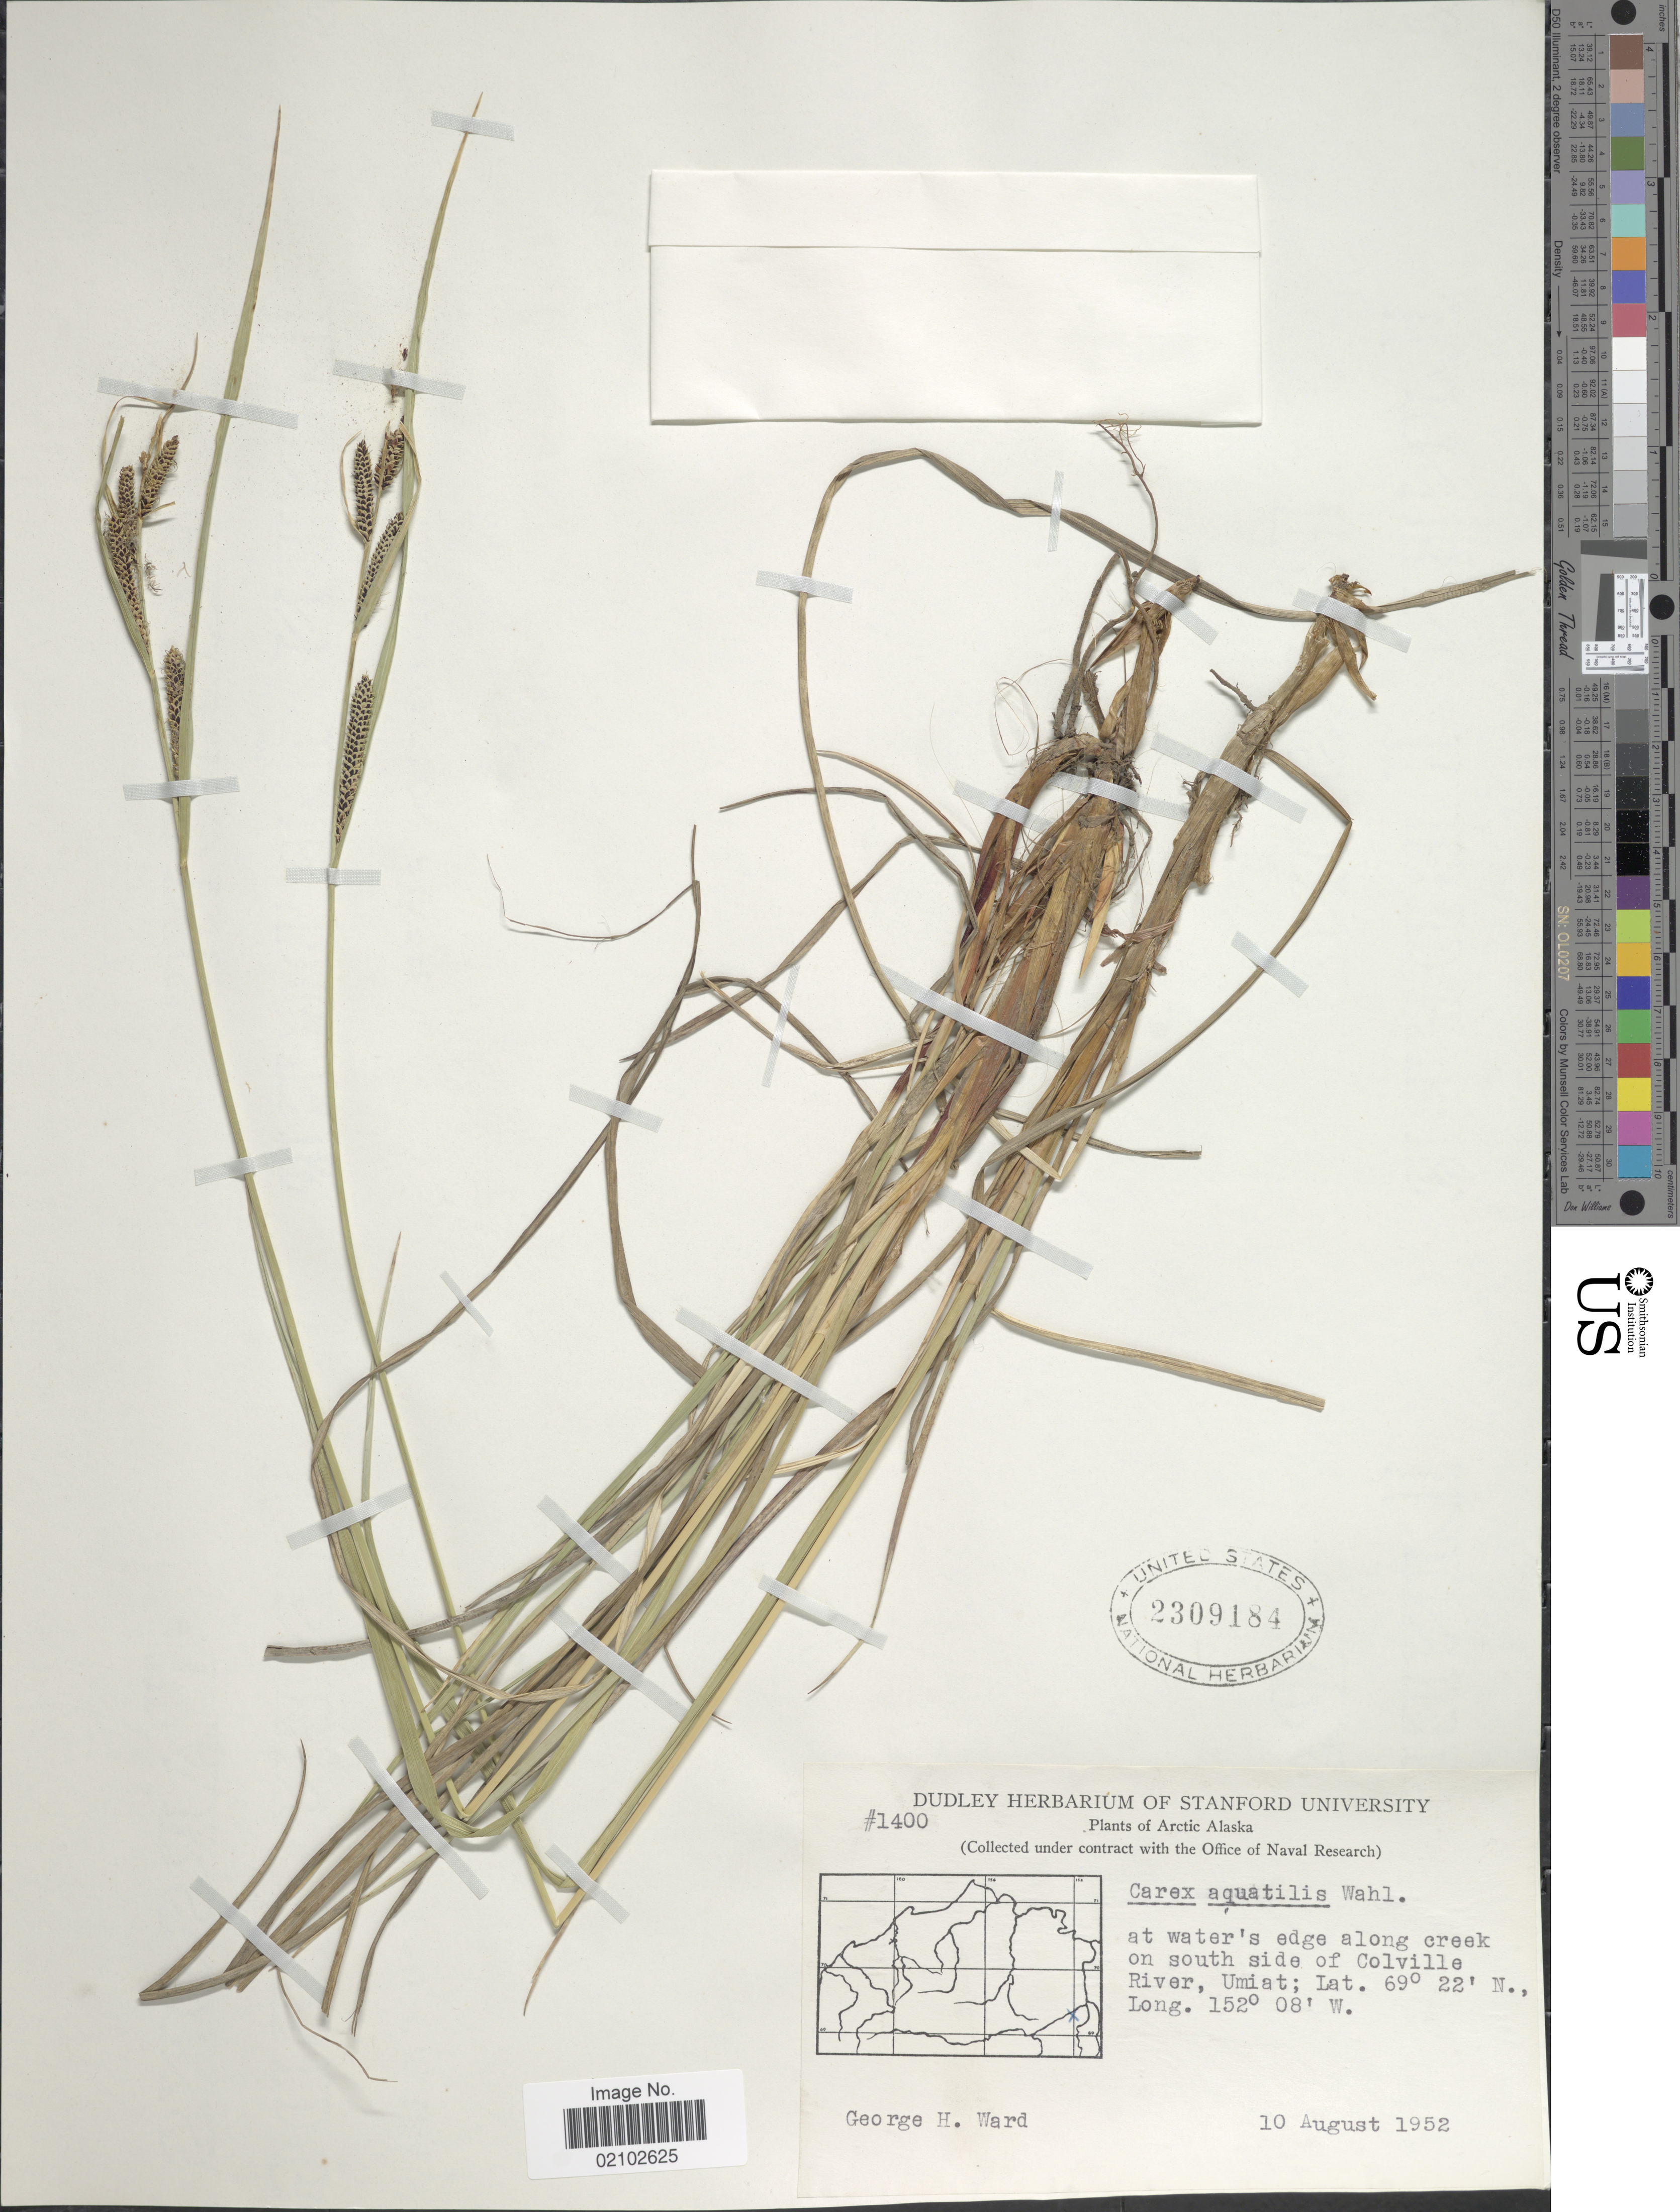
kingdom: Plantae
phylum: Tracheophyta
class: Liliopsida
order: Poales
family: Cyperaceae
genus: Carex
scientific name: Carex aquatilis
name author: Wahlenb.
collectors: G. H. Ward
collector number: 1400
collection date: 1952-08-10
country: United States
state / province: Alaska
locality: Arctic Alaska, at water's edge along creek on south side of Colville River, Umiat.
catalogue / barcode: US 2309184